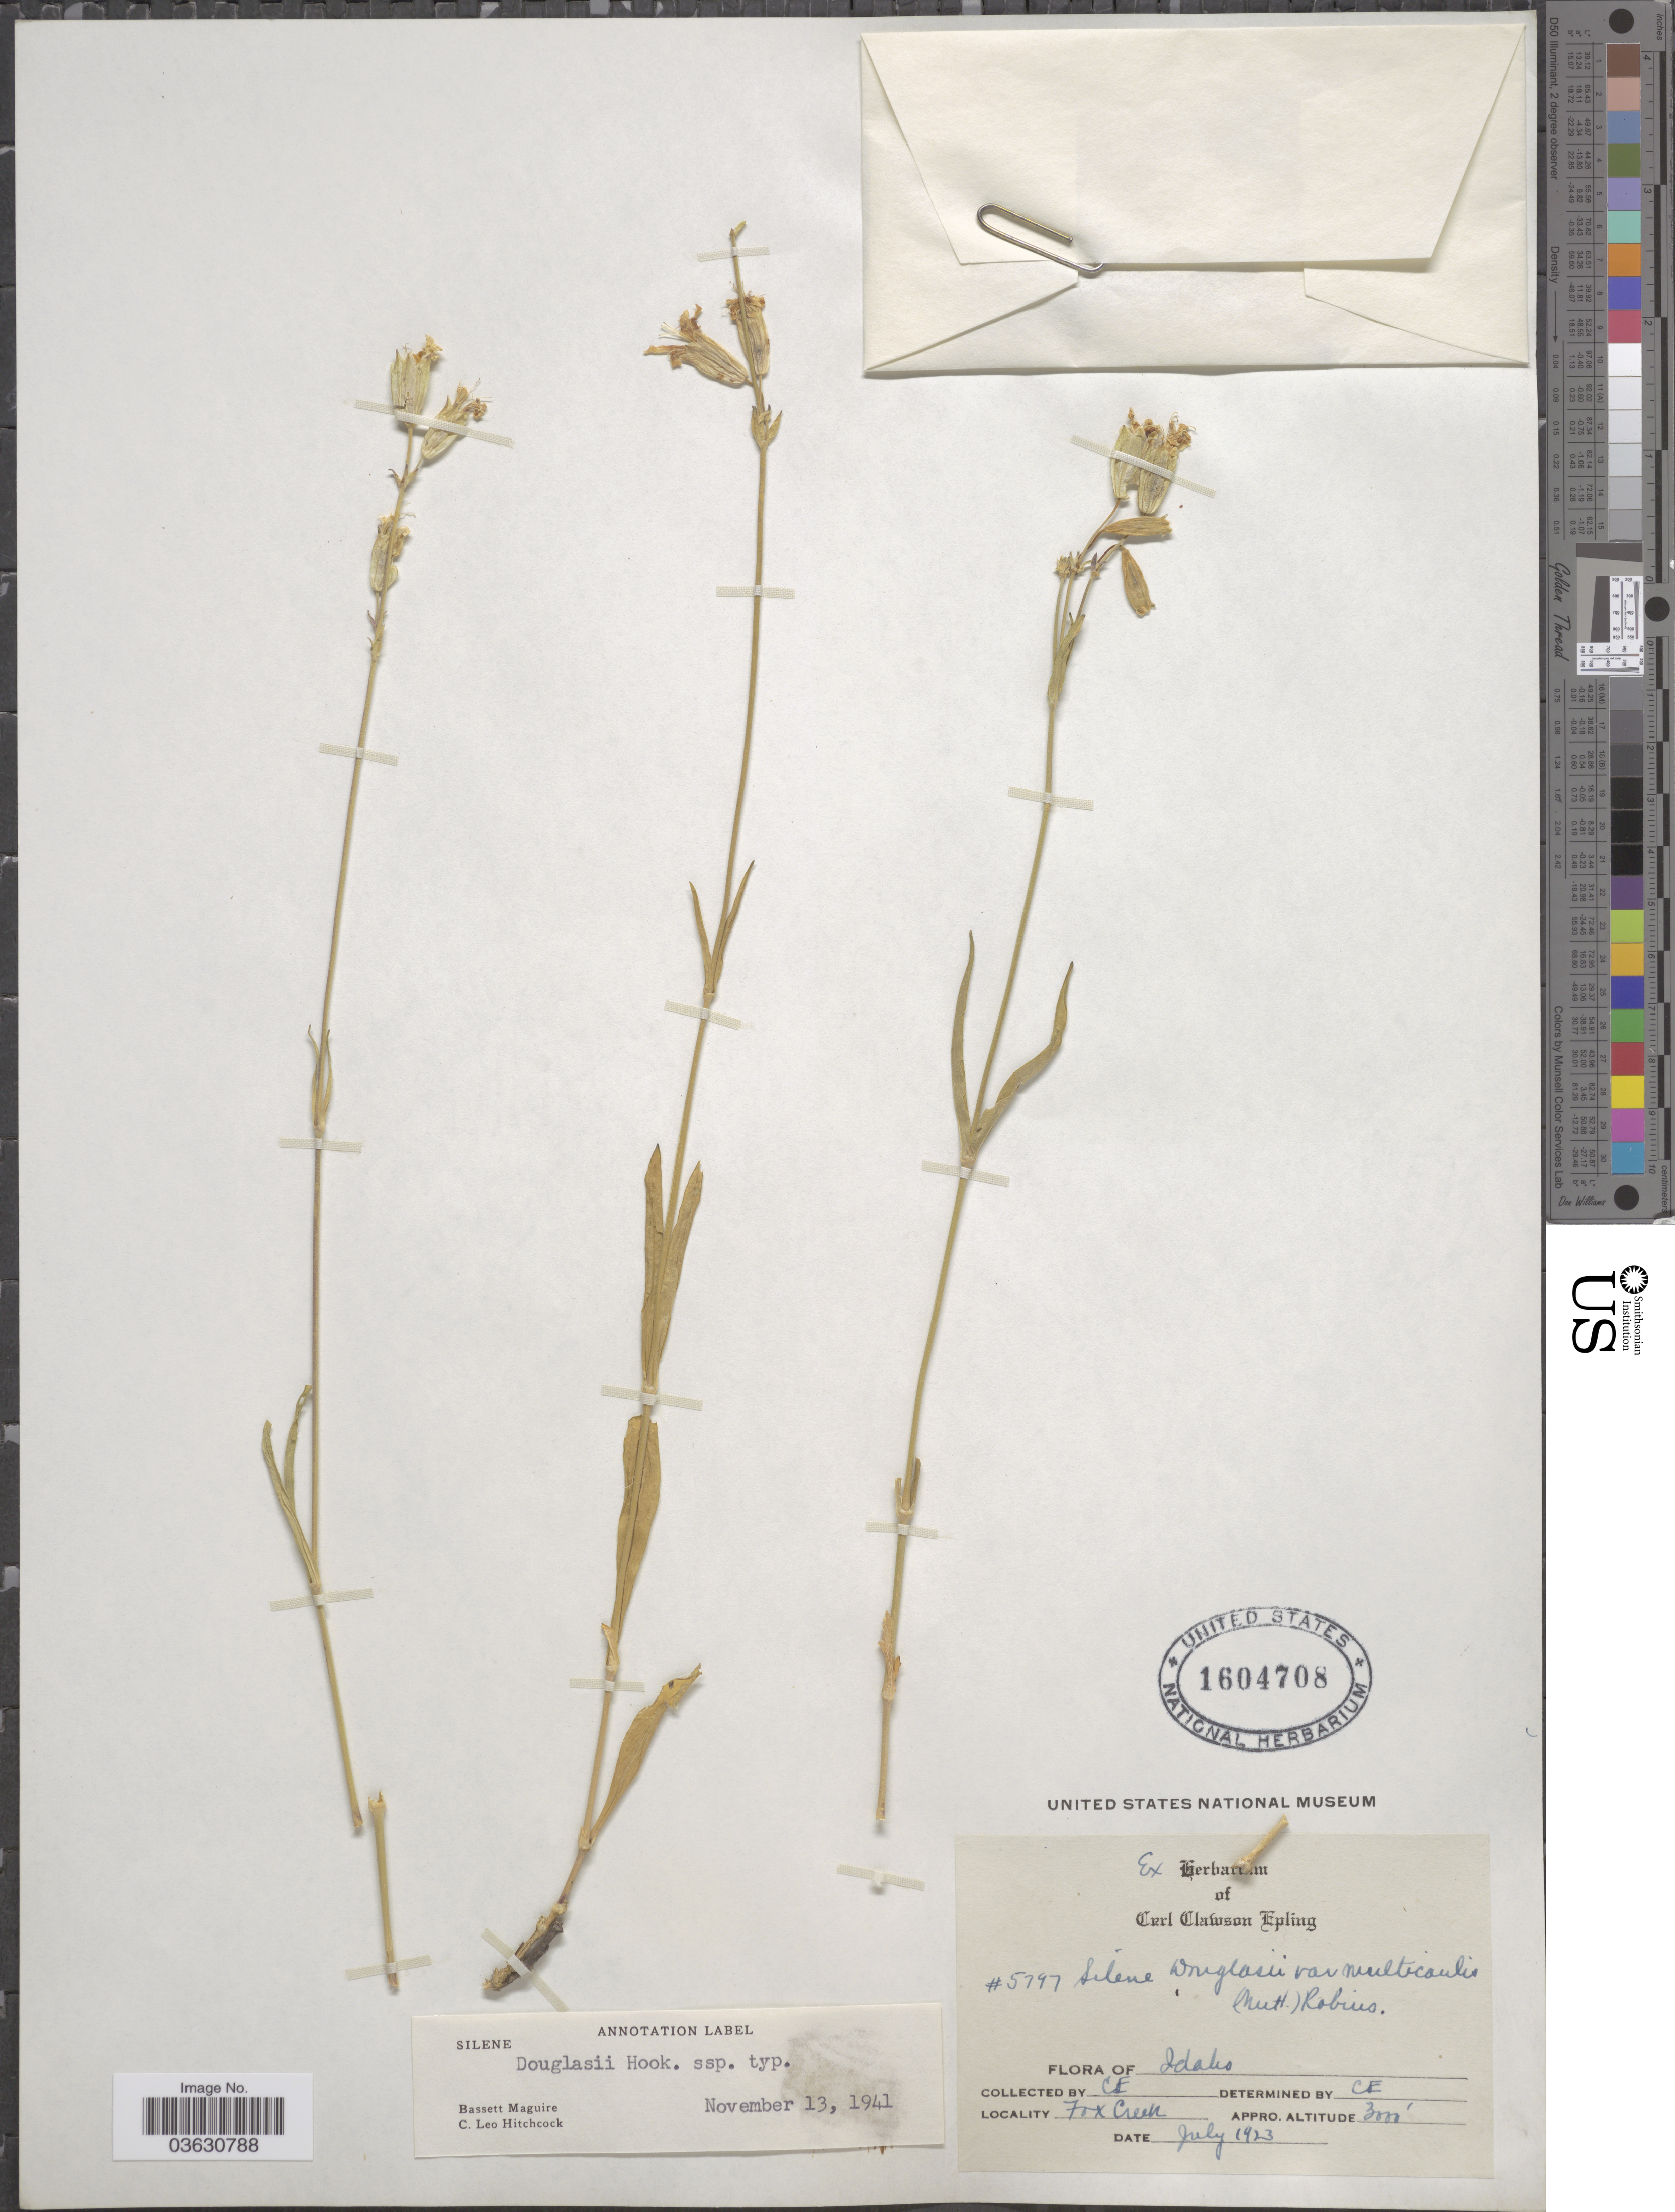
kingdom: Plantae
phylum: Tracheophyta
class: Magnoliopsida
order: Caryophyllales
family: Caryophyllaceae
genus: Silene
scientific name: Silene douglasii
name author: Hook.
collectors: C. C. Epling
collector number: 5797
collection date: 1923-07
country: United States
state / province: Idaho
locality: Fox Creek.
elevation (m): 914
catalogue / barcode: US 1604708